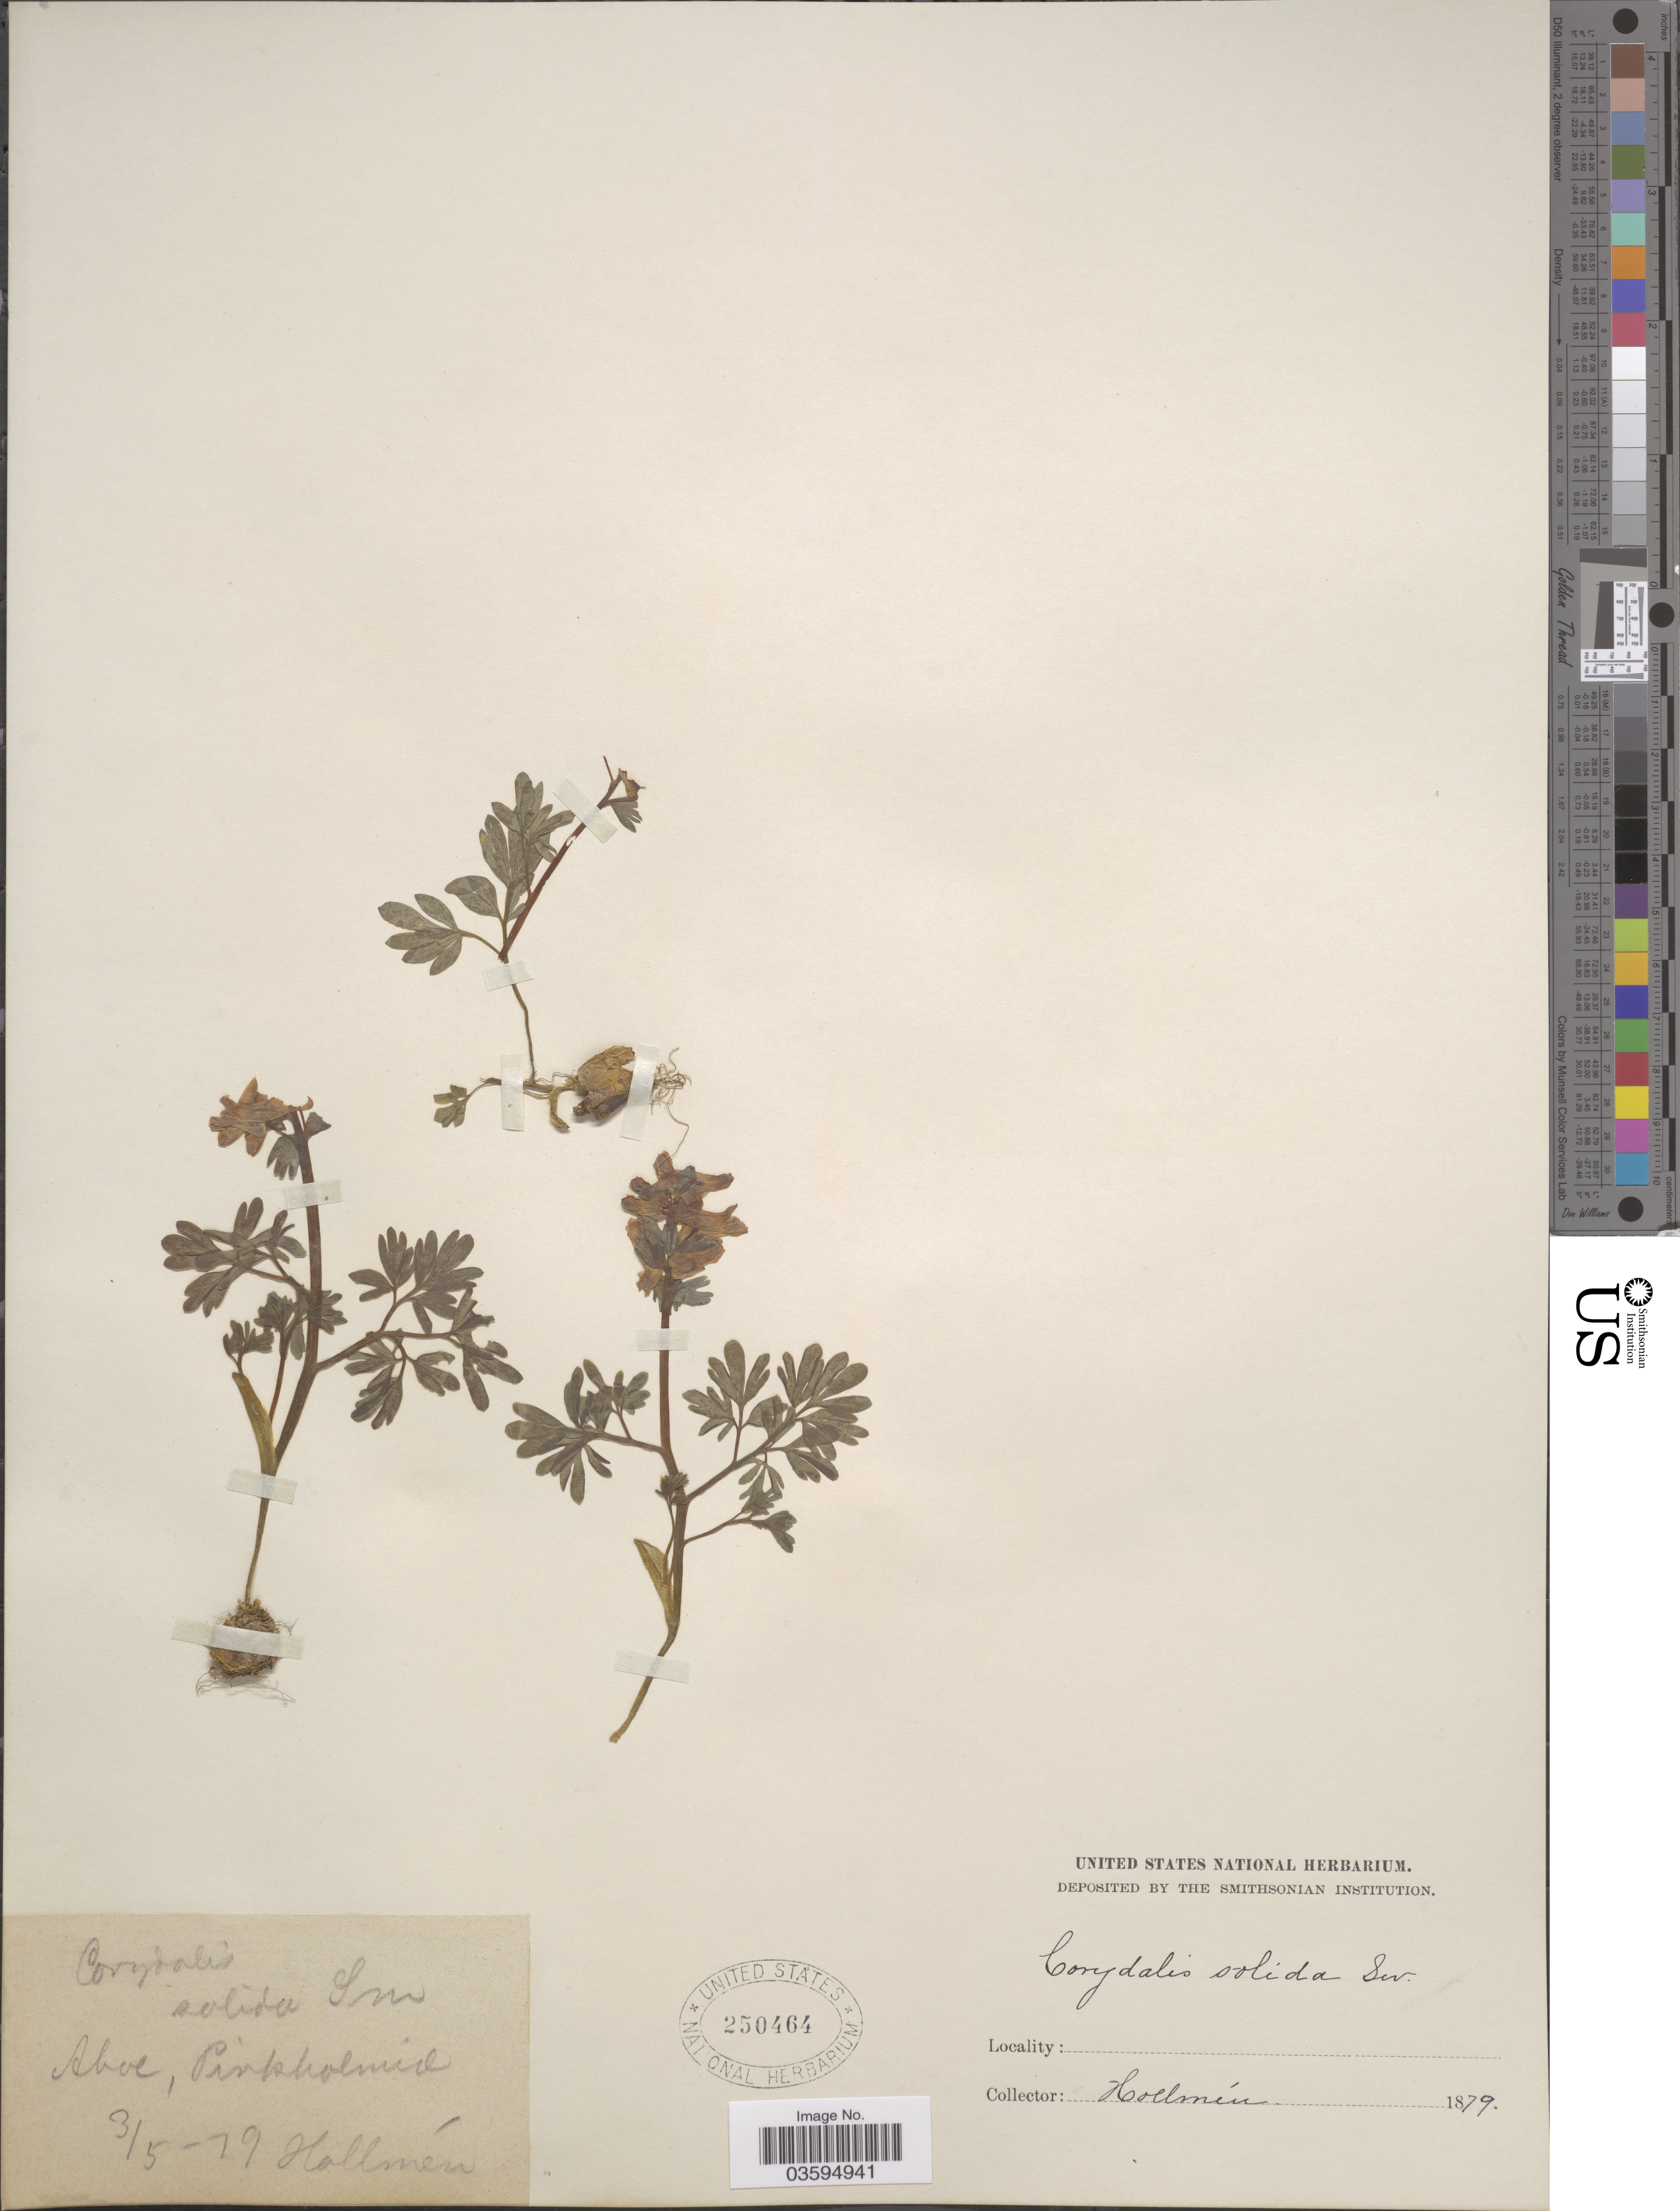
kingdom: Plantae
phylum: Tracheophyta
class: Magnoliopsida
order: Ranunculales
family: Papaveraceae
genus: Corydalis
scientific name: Corydalis solida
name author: (L.) Clairv.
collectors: Hollmén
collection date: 1879-05-03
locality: Abol, Pinkholmire. [interpreted]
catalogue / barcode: US 250464